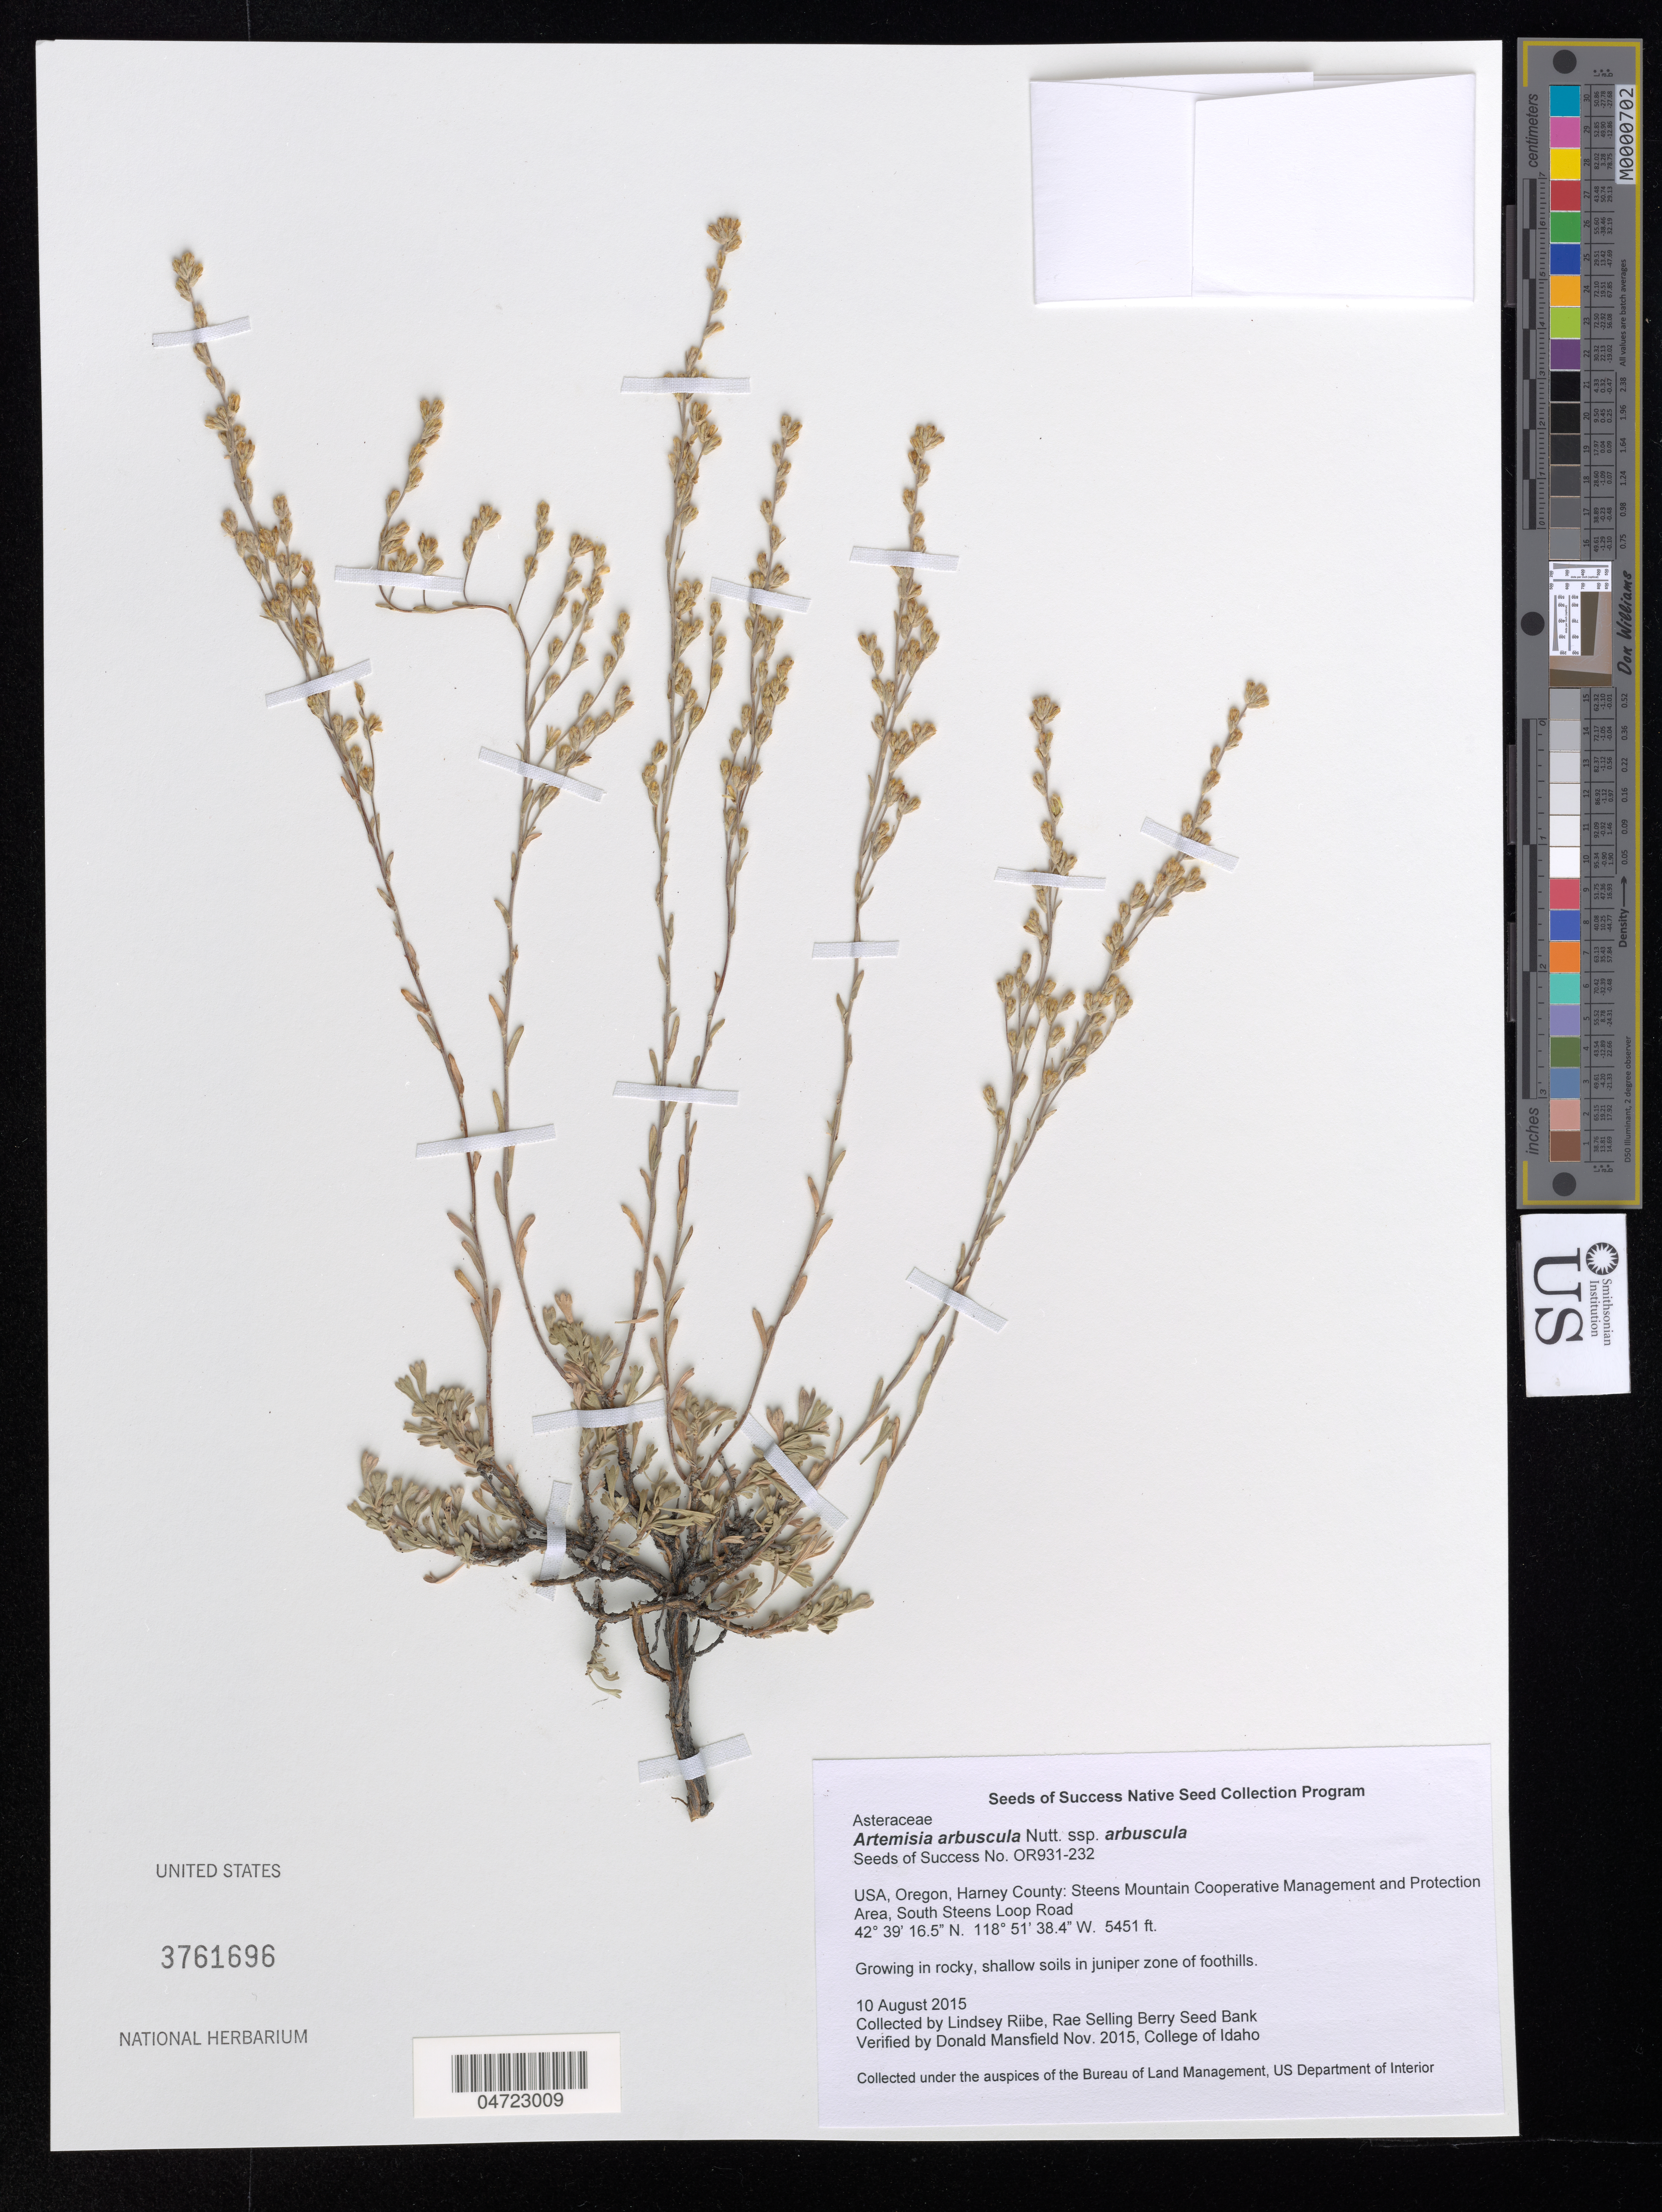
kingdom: Plantae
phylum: Tracheophyta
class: Magnoliopsida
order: Asterales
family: Asteraceae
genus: Artemisia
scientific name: Artemisia arbuscula subsp. arbuscula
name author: Nutt.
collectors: L. Riibe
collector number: OR931-232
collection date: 2015-08-10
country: United States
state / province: Oregon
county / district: Harney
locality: Harney County: Steens Mountain Cooperative Management and Protection Area, South Steens Loop Road.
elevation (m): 1661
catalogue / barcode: US 3761696